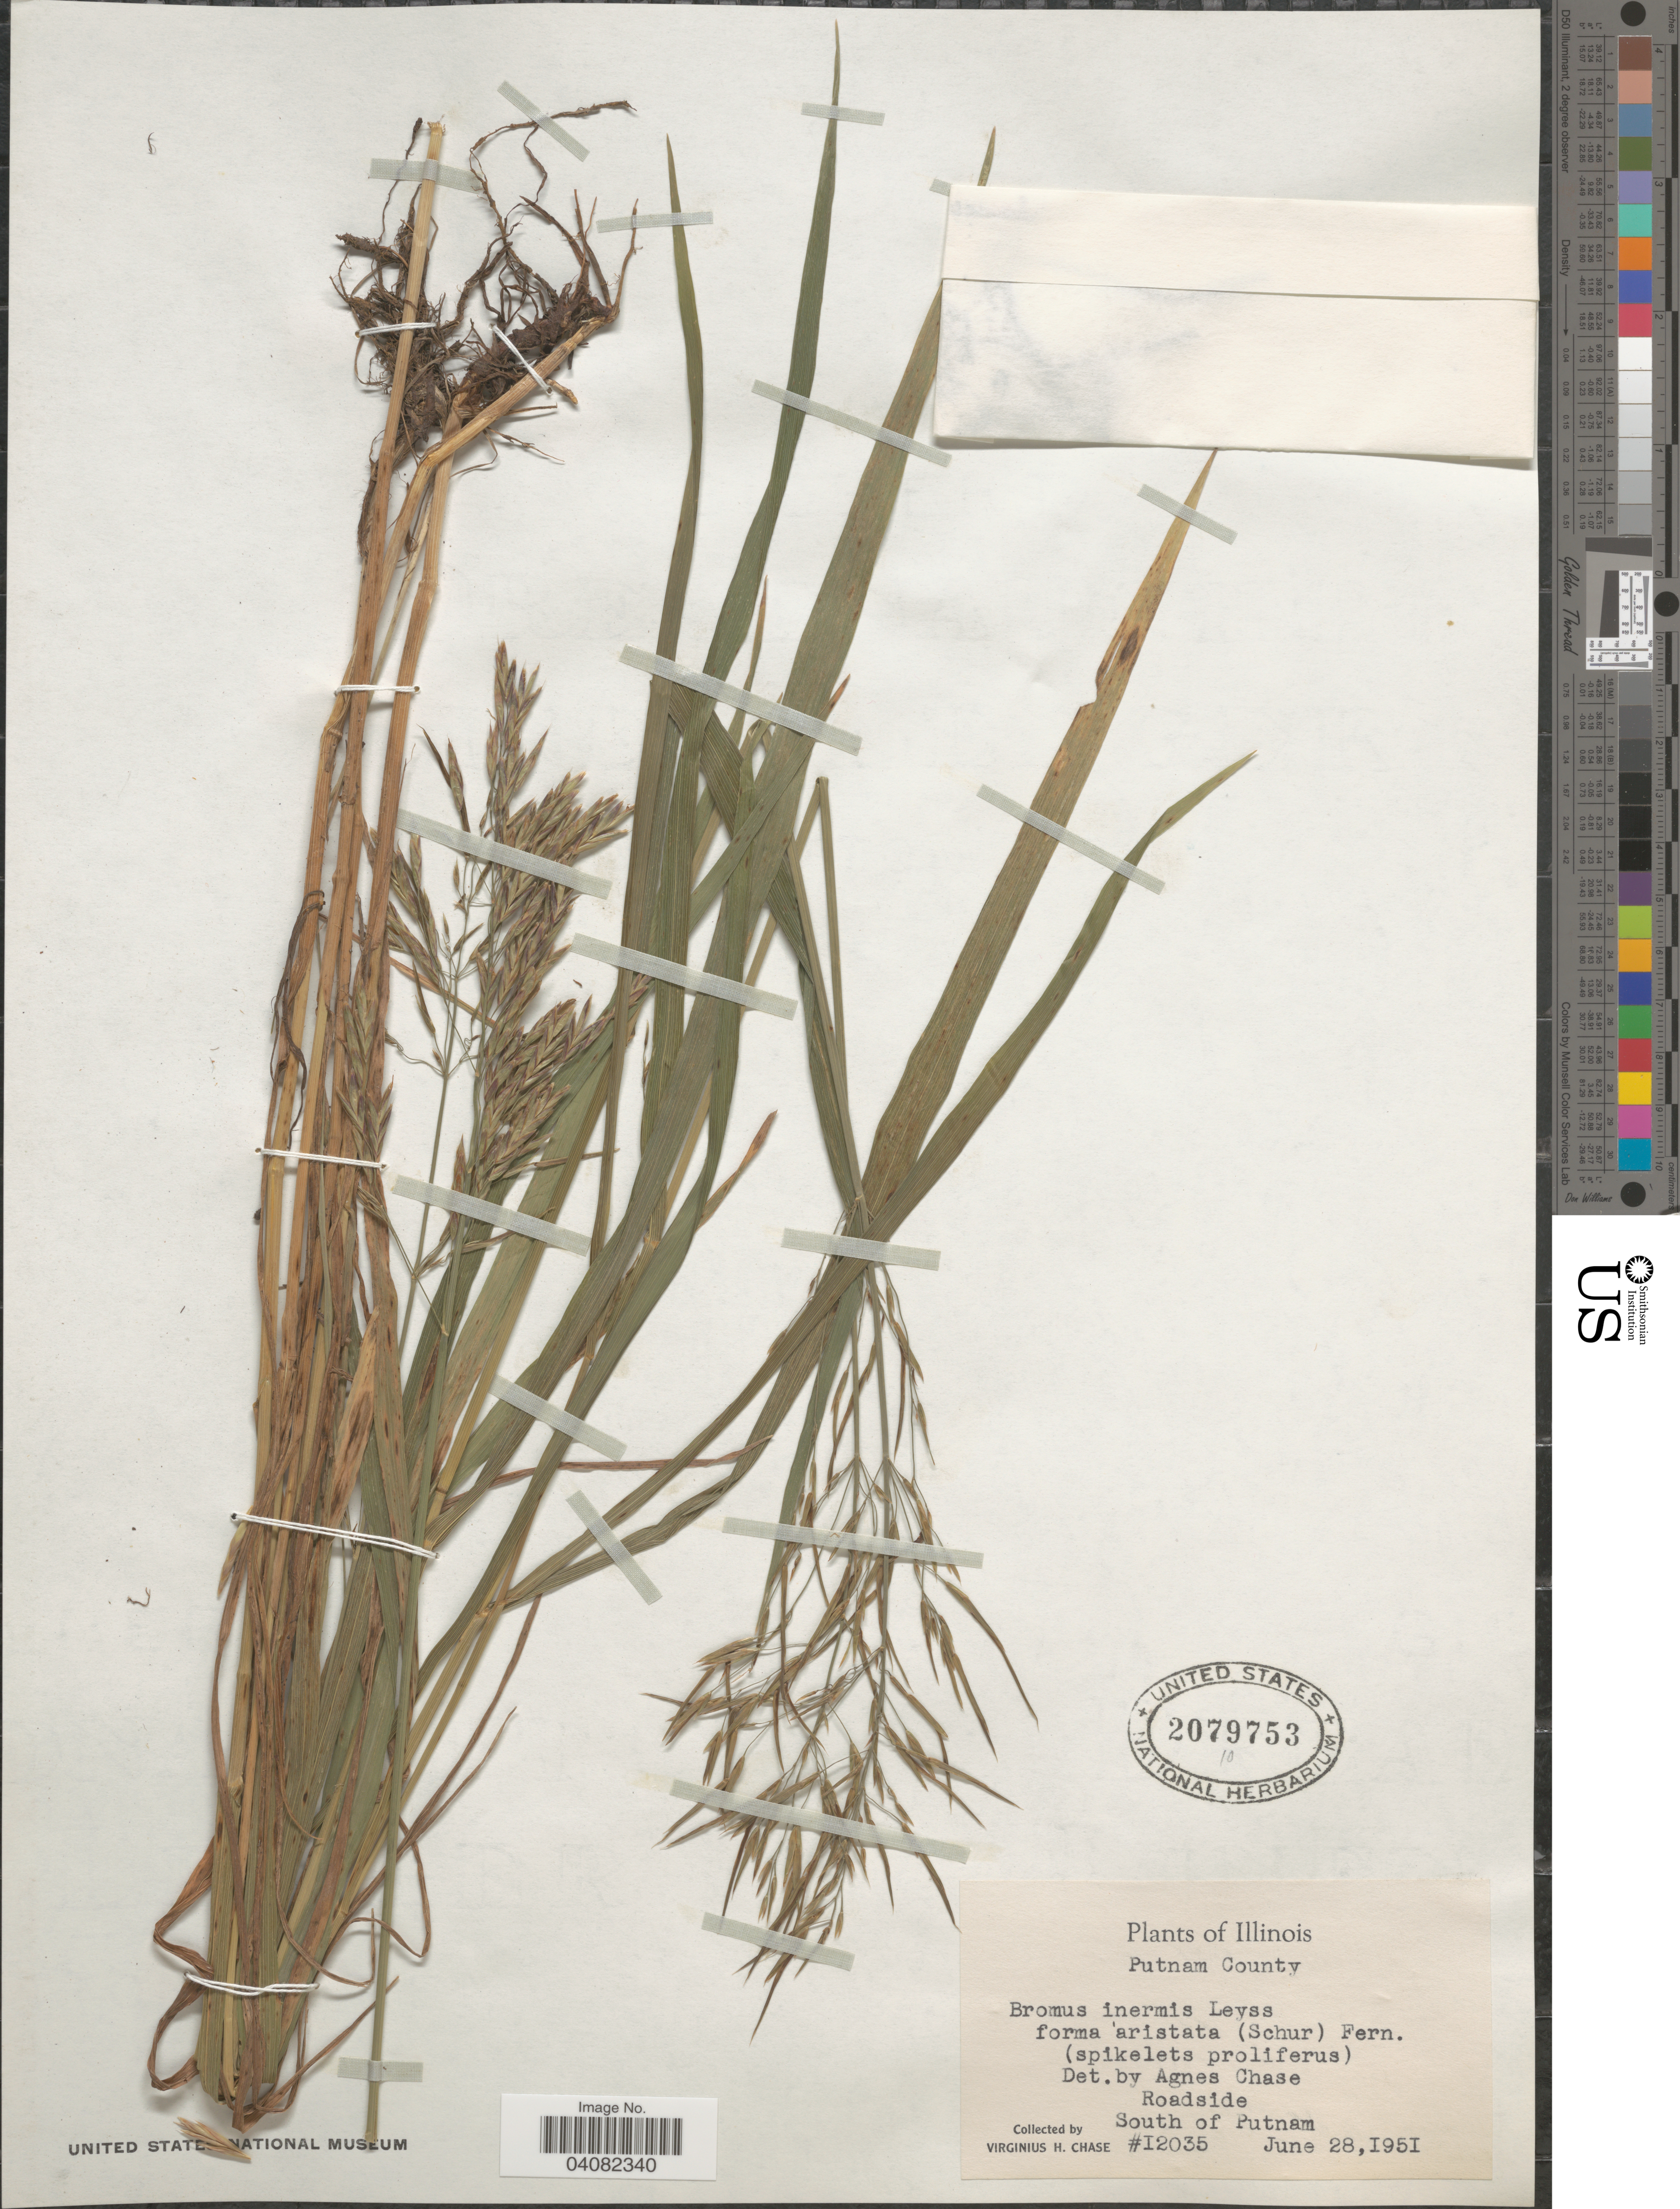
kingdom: Plantae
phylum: Tracheophyta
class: Liliopsida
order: Poales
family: Poaceae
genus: Bromus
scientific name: Bromus inermis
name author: Leyss.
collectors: V. H. Chase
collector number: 12035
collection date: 1951-06-28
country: United States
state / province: Illinois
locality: Putnam County. Roadside. South of Putnam.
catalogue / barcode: US 2079753